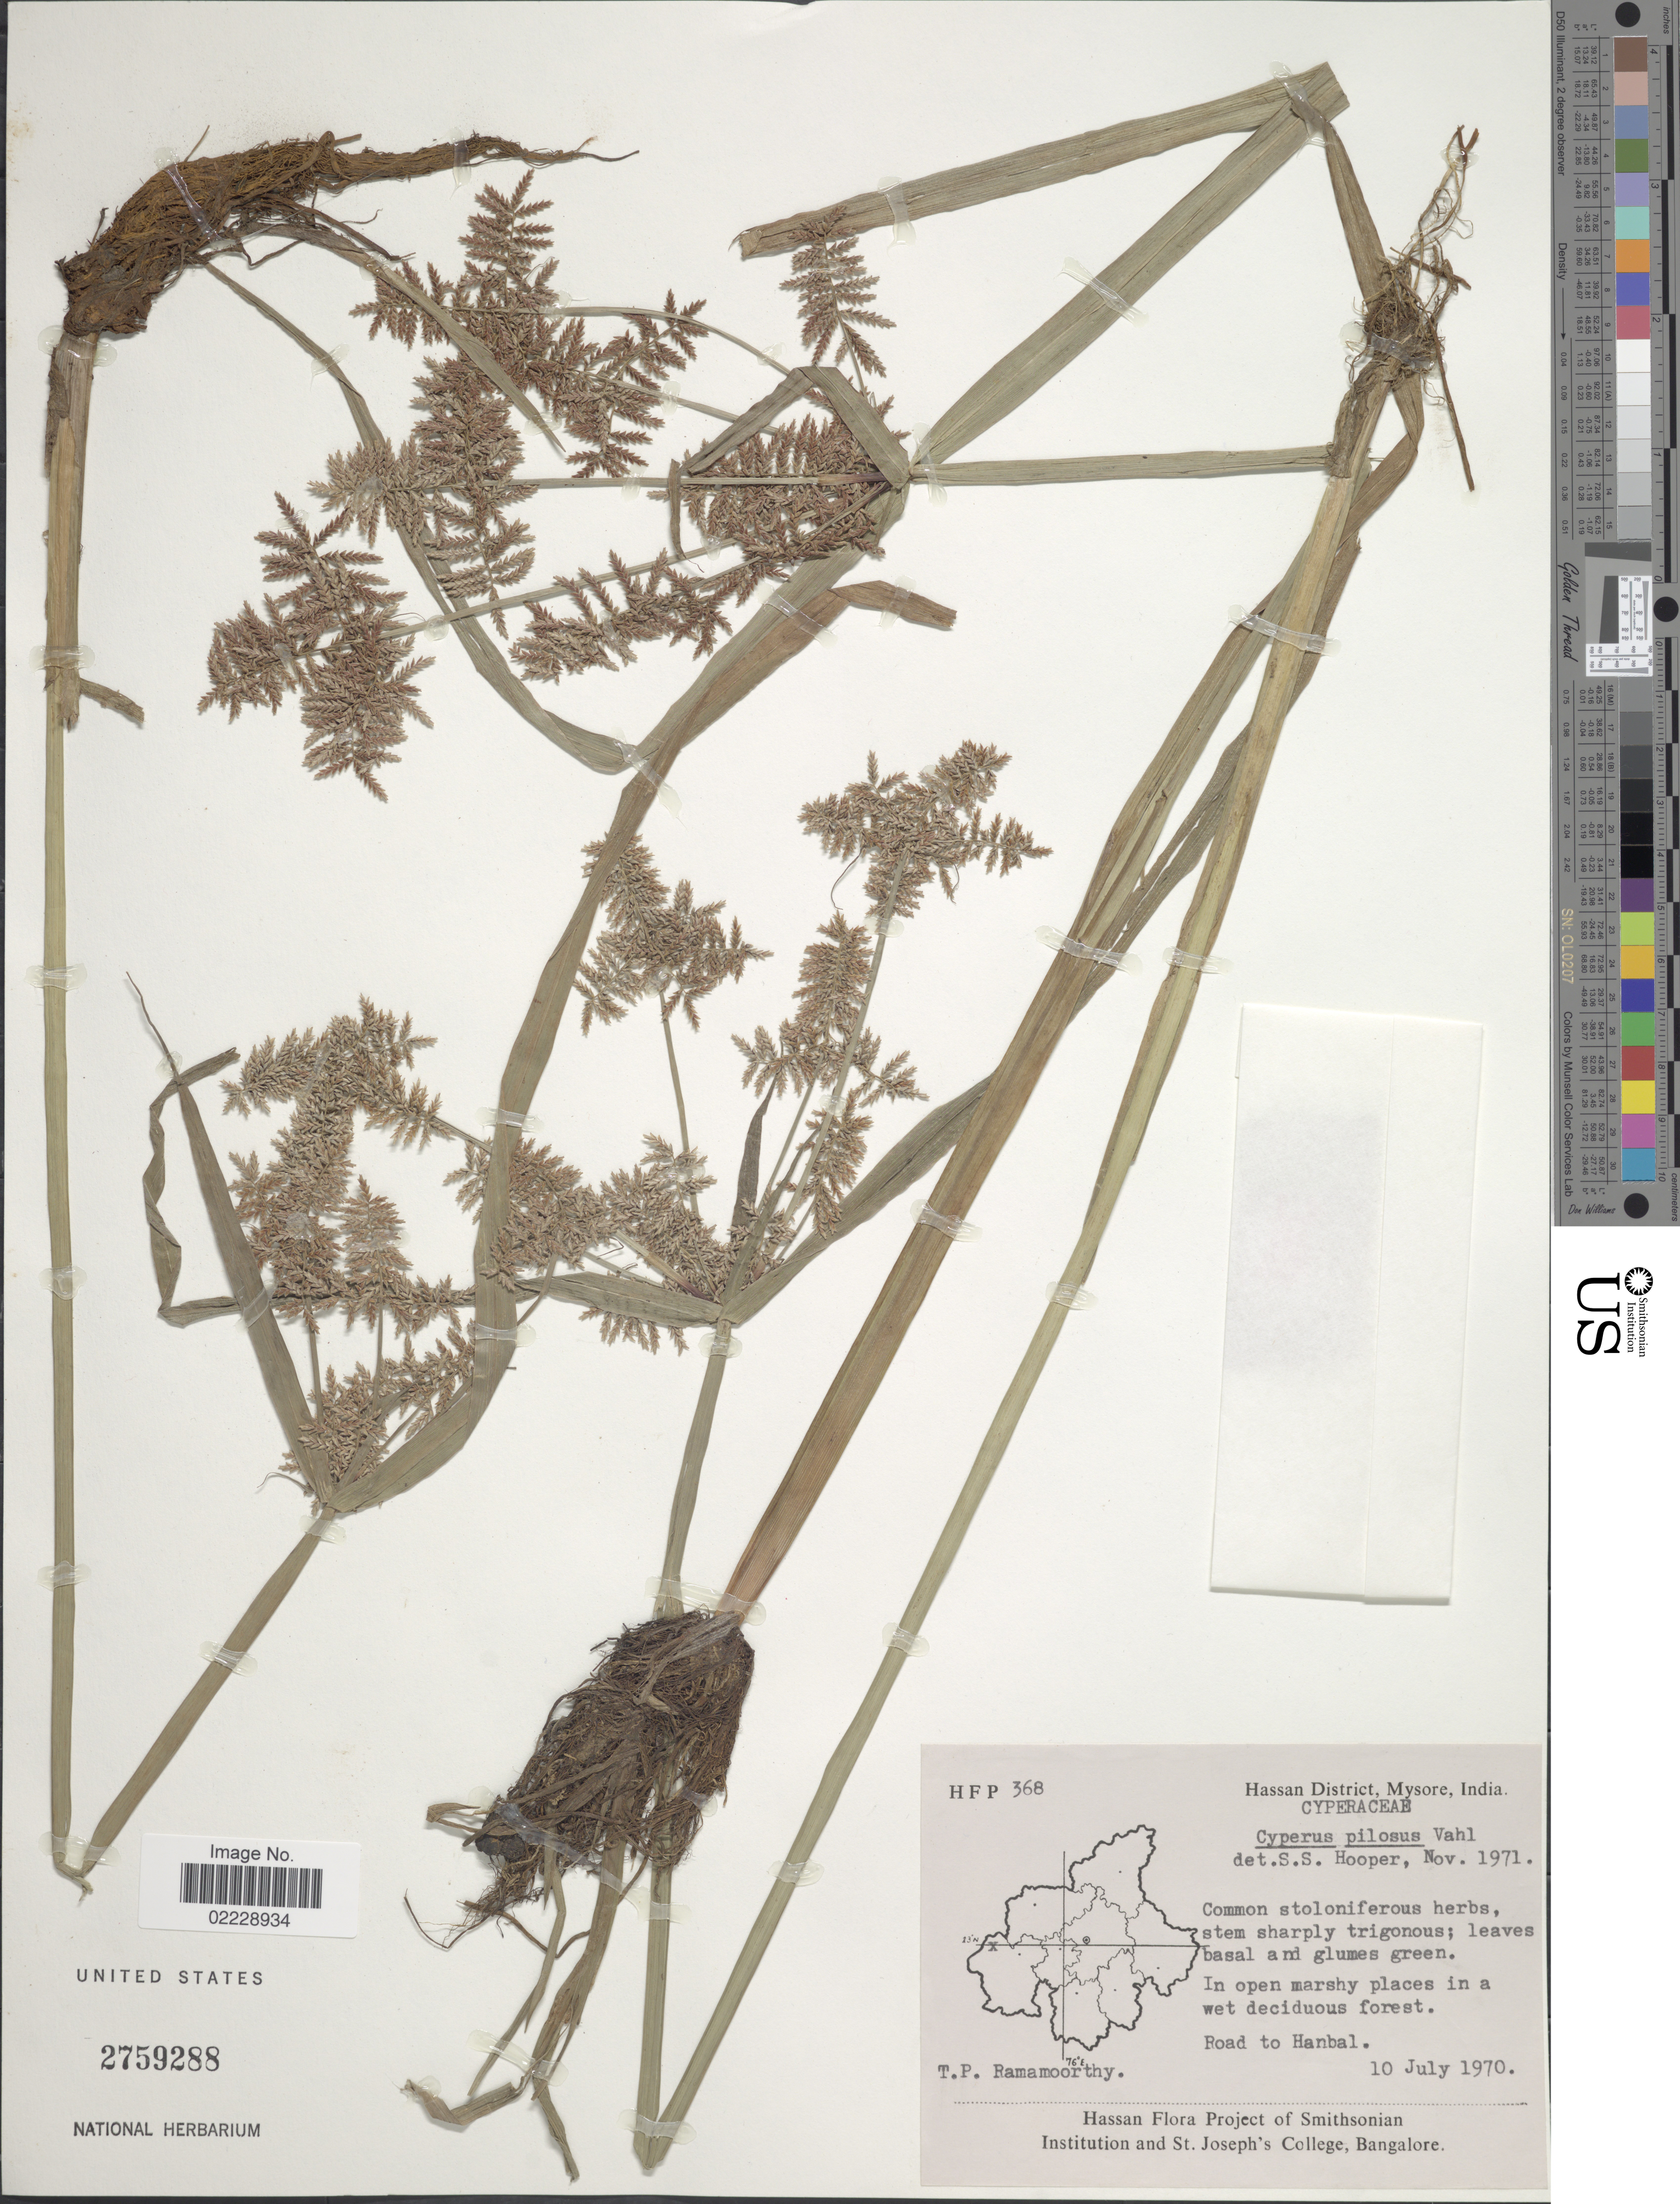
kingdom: Plantae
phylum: Tracheophyta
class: Liliopsida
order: Poales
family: Cyperaceae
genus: Cyperus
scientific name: Cyperus pilosus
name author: Vahl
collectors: T. P. Ramamoorthy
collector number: HFP368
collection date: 1970-07-10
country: India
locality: Hassan District, Mysore. Road to Hanbal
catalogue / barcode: US 2759288